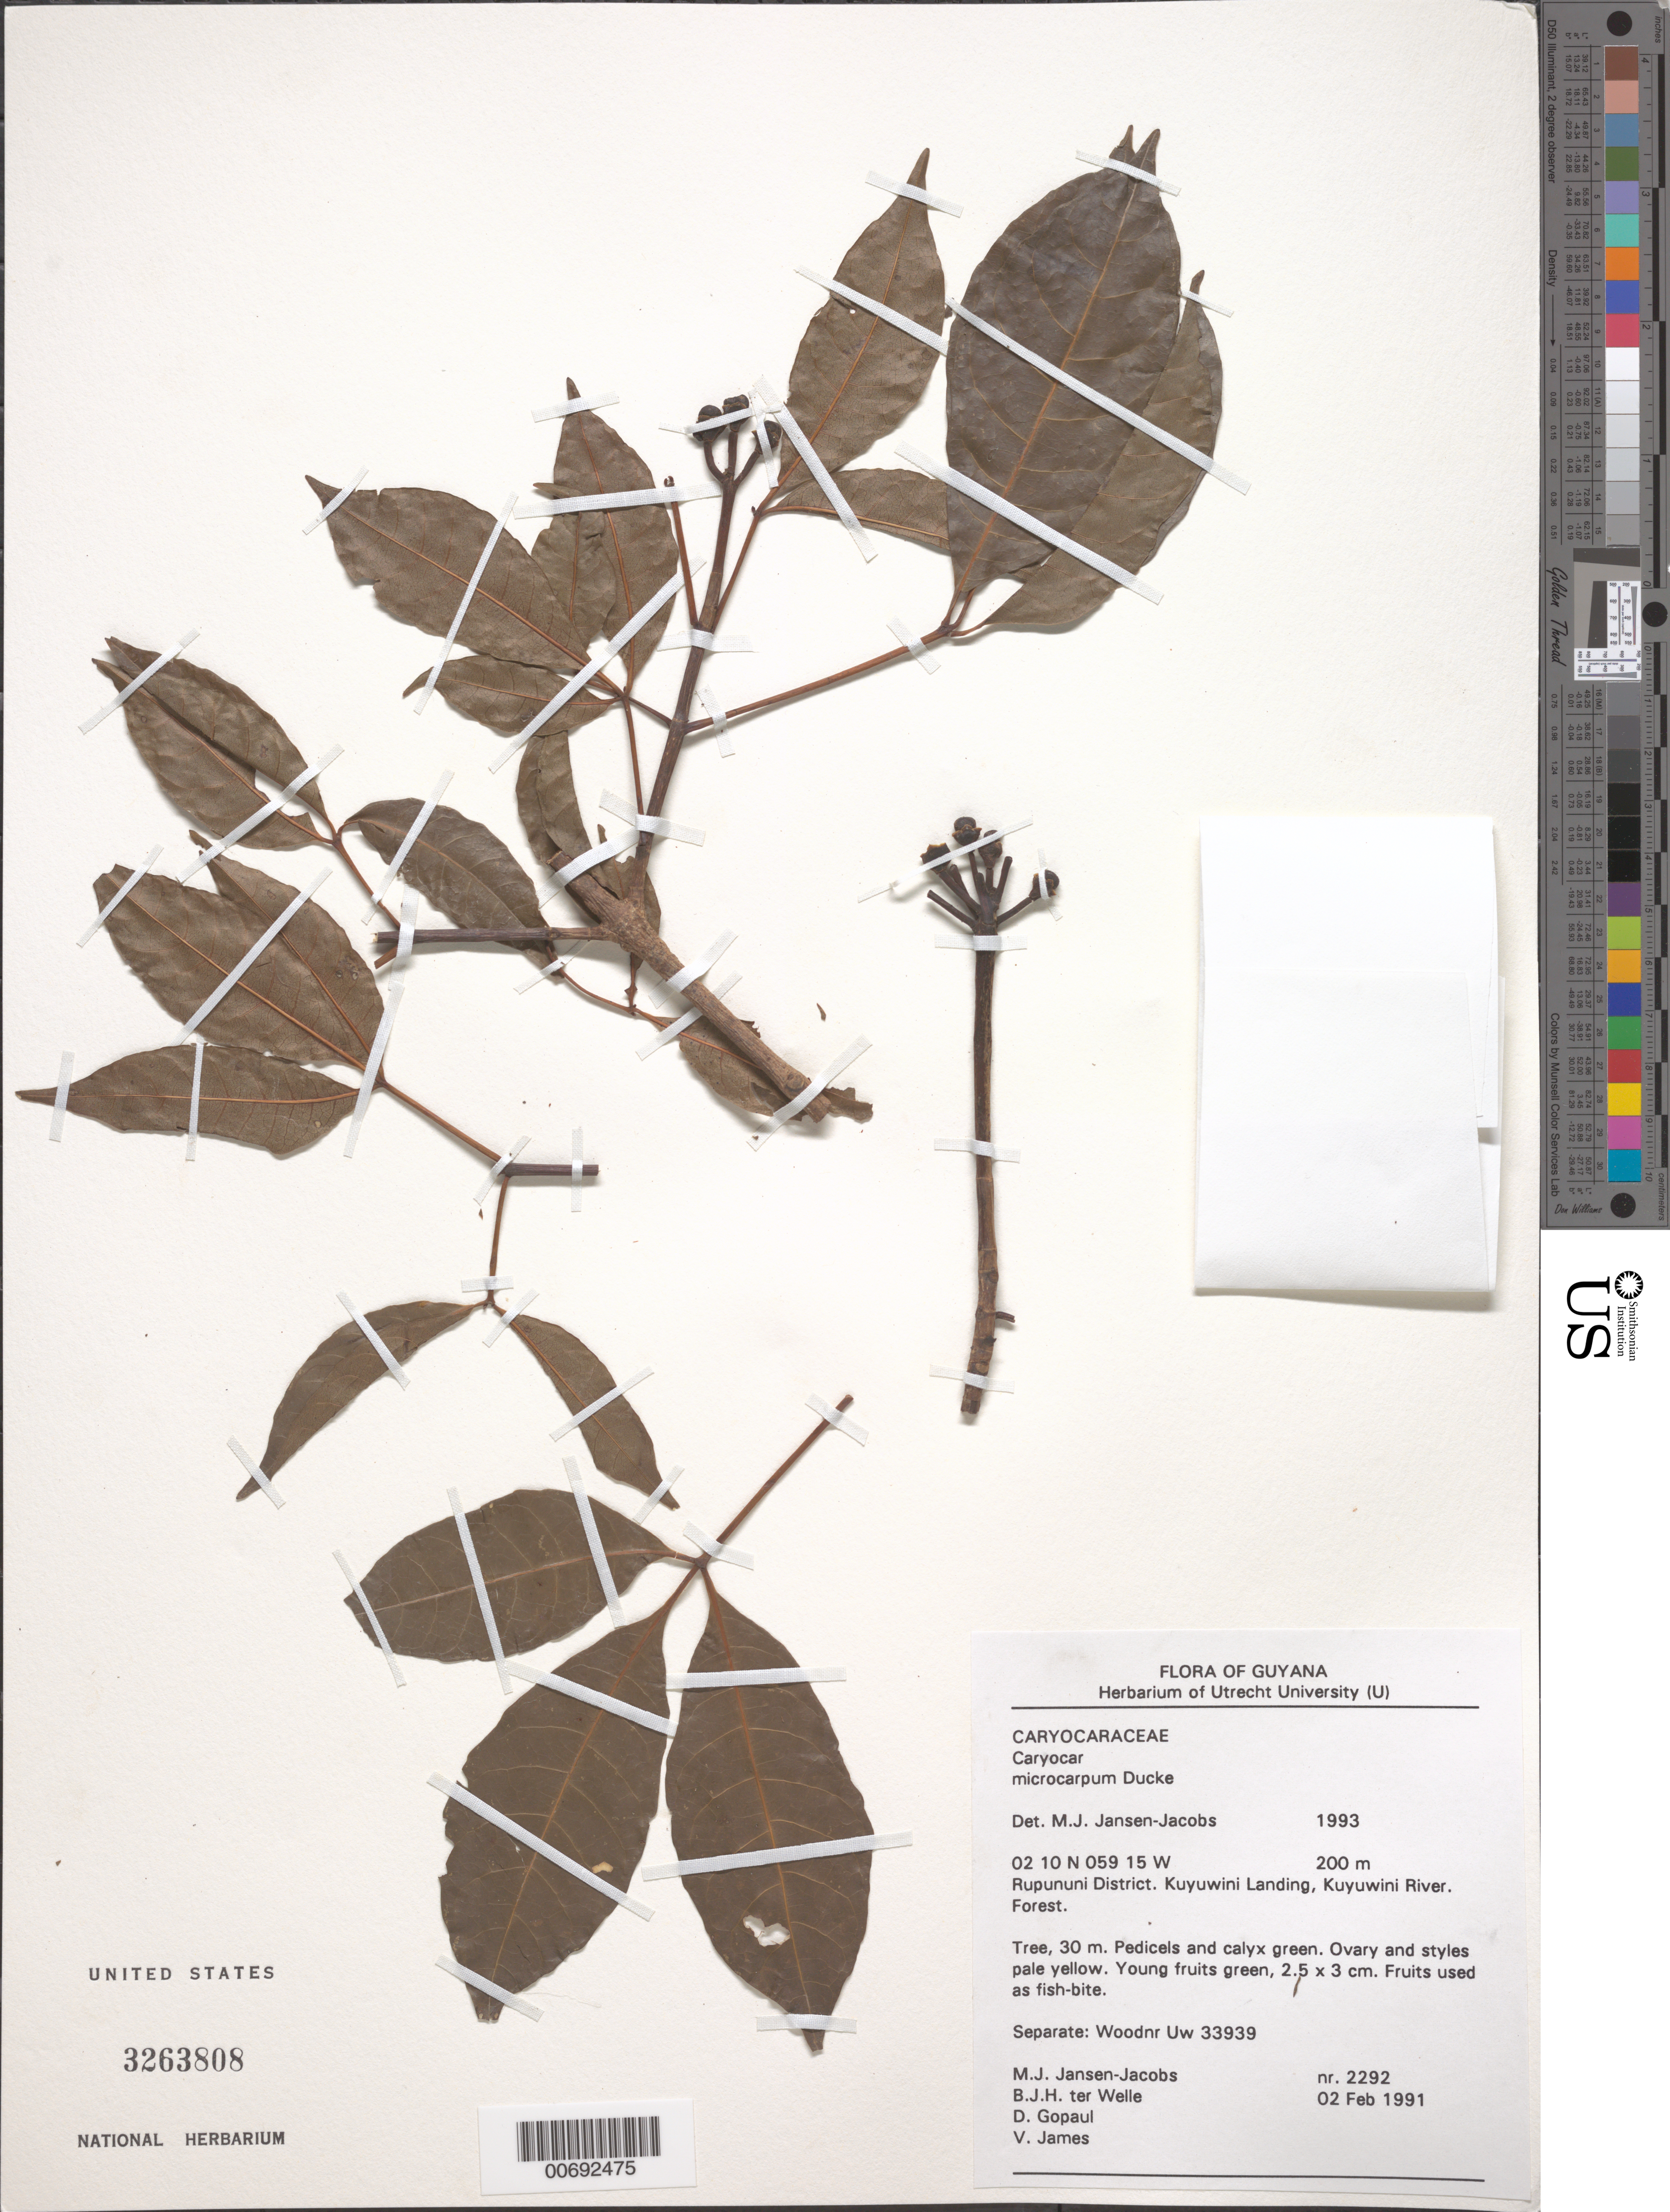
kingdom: Plantae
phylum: Tracheophyta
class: Magnoliopsida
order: Malpighiales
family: Caryocaraceae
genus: Caryocar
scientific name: Caryocar microcarpum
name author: Ducke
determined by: Jansen-Jacobs, M. J., (U), Nationaal Herbarium Nederland, Utrecht University branch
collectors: M. J. Jansen-Jacobs, B. Welle, D. Gopaul & V. James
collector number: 2292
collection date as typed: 2-Feb-91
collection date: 1991-02-02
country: Guyana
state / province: U. Takutu-U. Essequibo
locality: Kuyuwini Landing, Kuyuwini River, Rupununi District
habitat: Forest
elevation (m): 200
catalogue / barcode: US 3263808